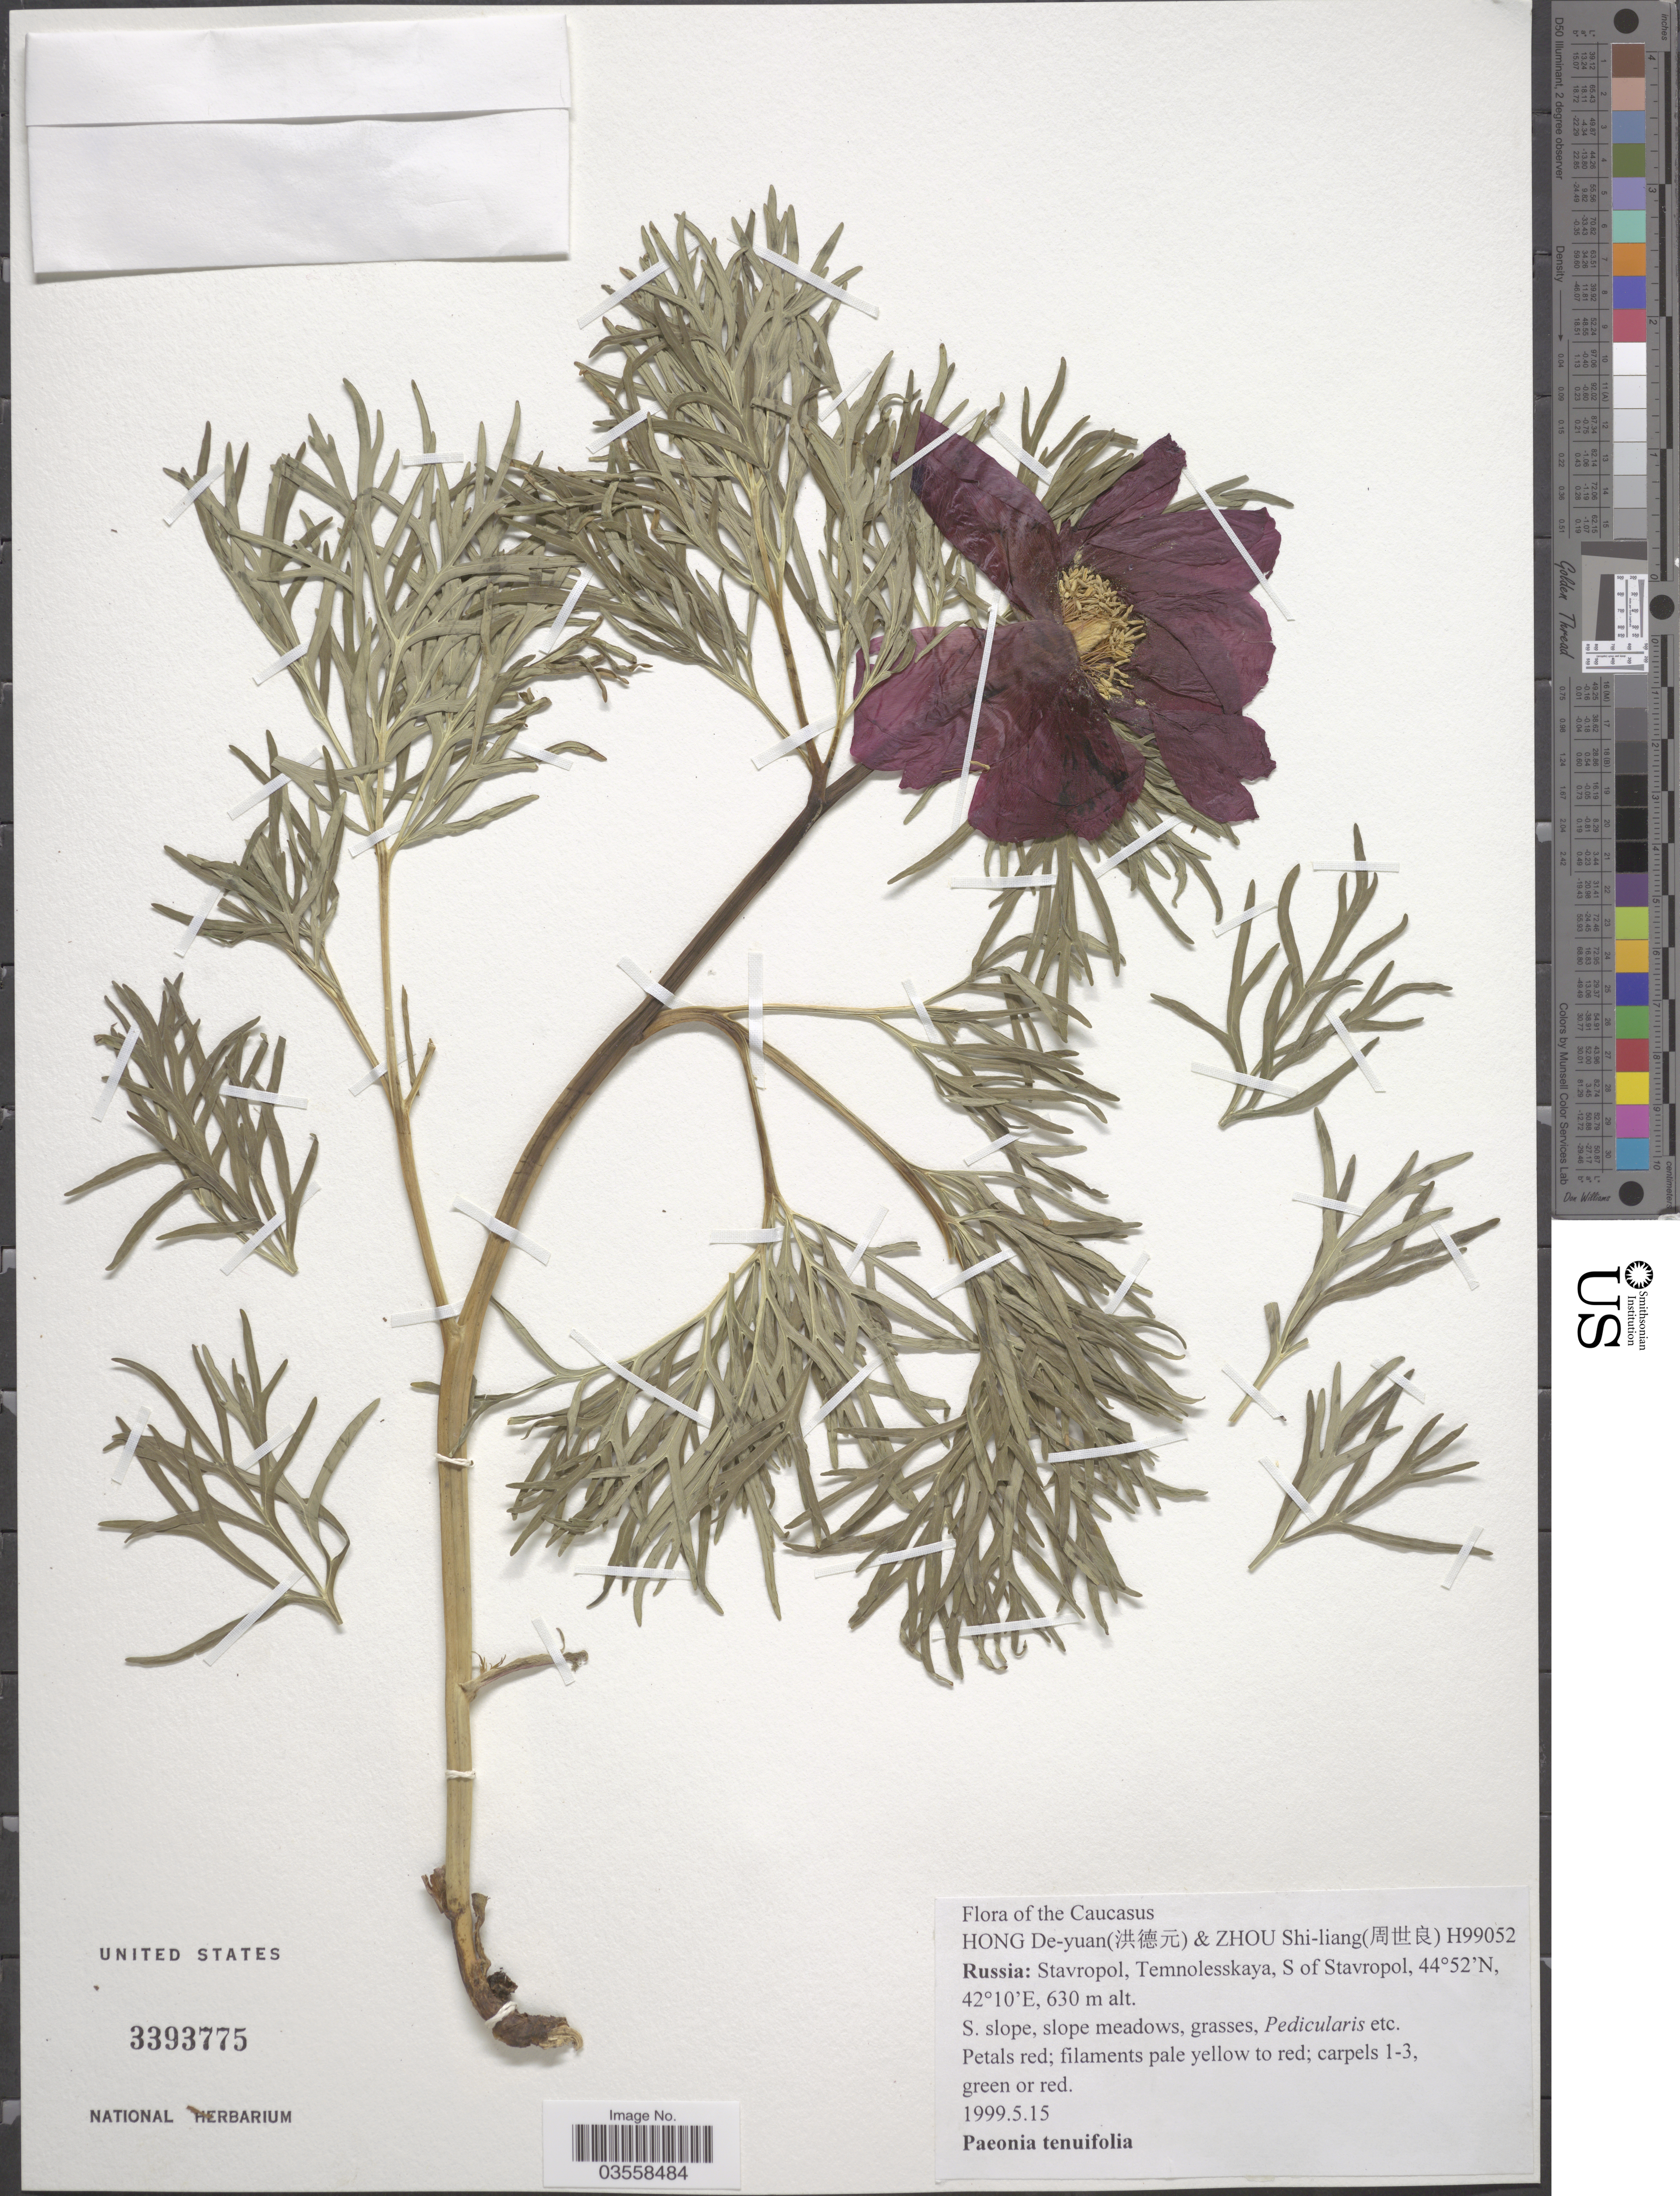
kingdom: Plantae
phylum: Tracheophyta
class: Magnoliopsida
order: Saxifragales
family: Paeoniaceae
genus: Paeonia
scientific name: Paeonia tenuifolia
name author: L.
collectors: D.-Y. Hong & S. Zhou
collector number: H99052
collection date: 1999-05-15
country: Russian Federation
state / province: Stavropol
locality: The Caucasus. Temnolesskaya, S of Stavropol.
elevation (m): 630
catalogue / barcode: US 3393775